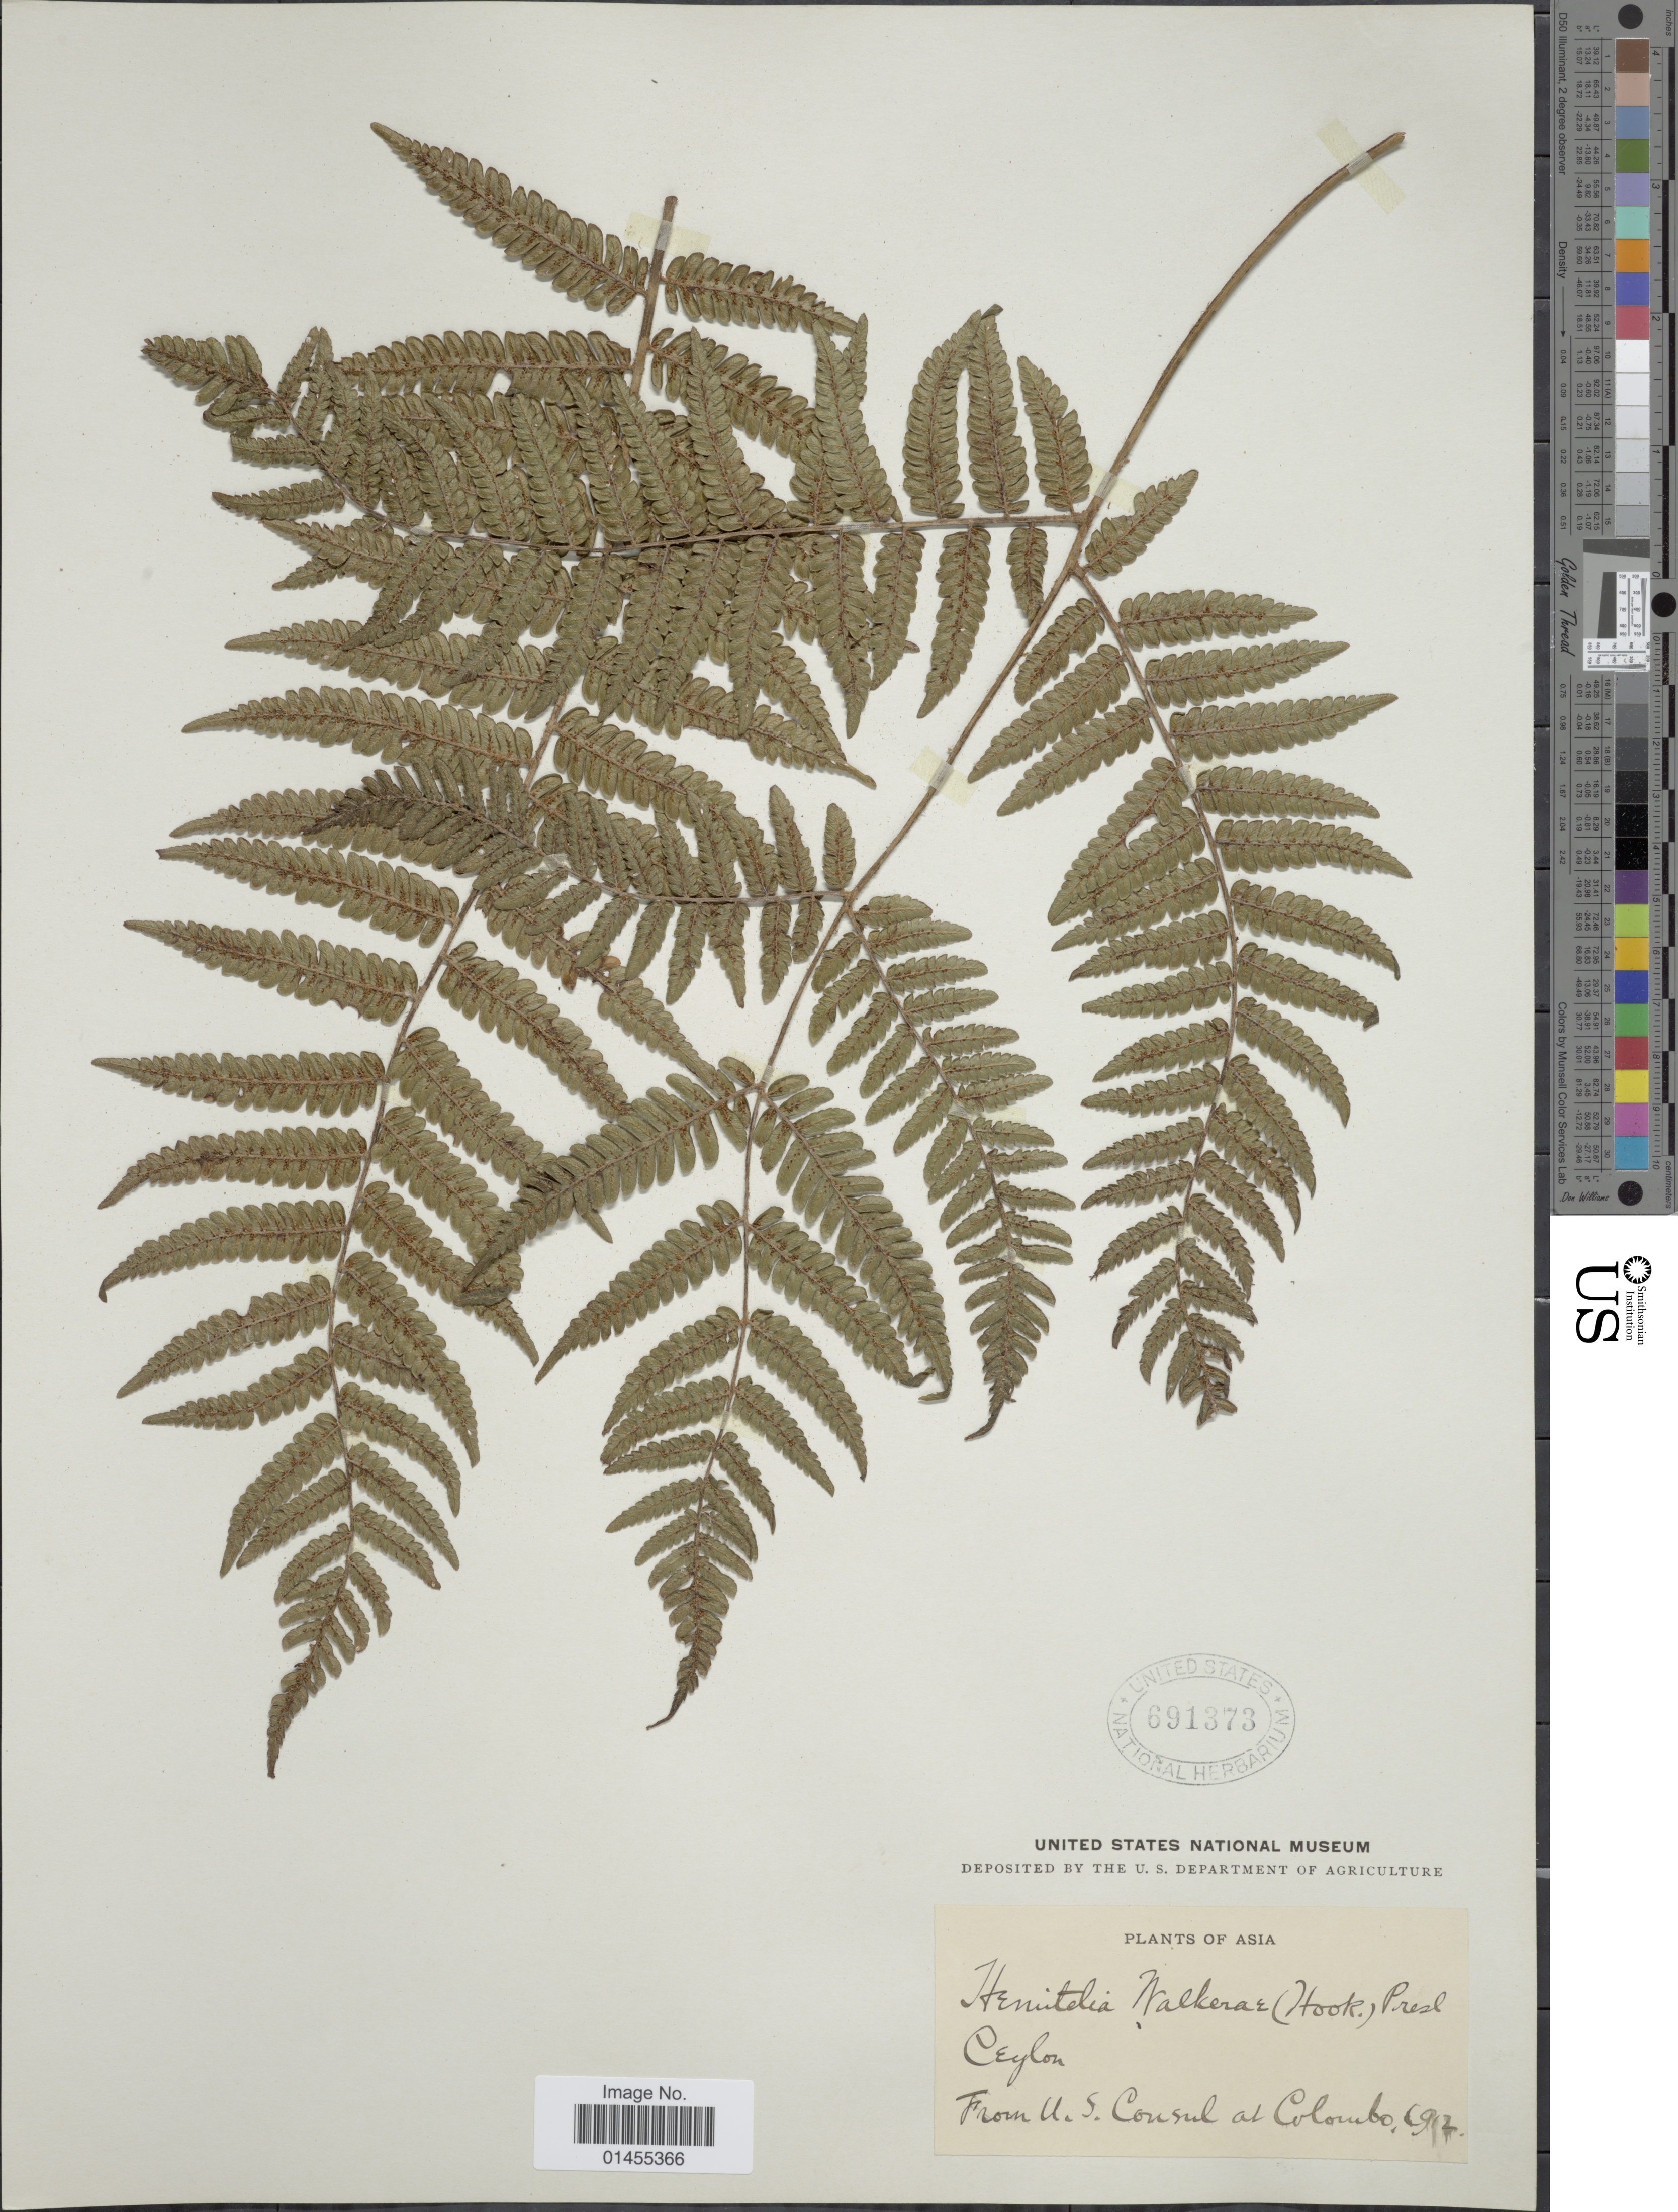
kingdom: Plantae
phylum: Tracheophyta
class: Polypodiopsida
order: Cyatheales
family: Cyatheaceae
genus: Alsophila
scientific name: Alsophila walkerae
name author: (Hook.) J. Sm.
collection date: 1912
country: Sri Lanka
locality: Ceylon, Asia.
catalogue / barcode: US 691373